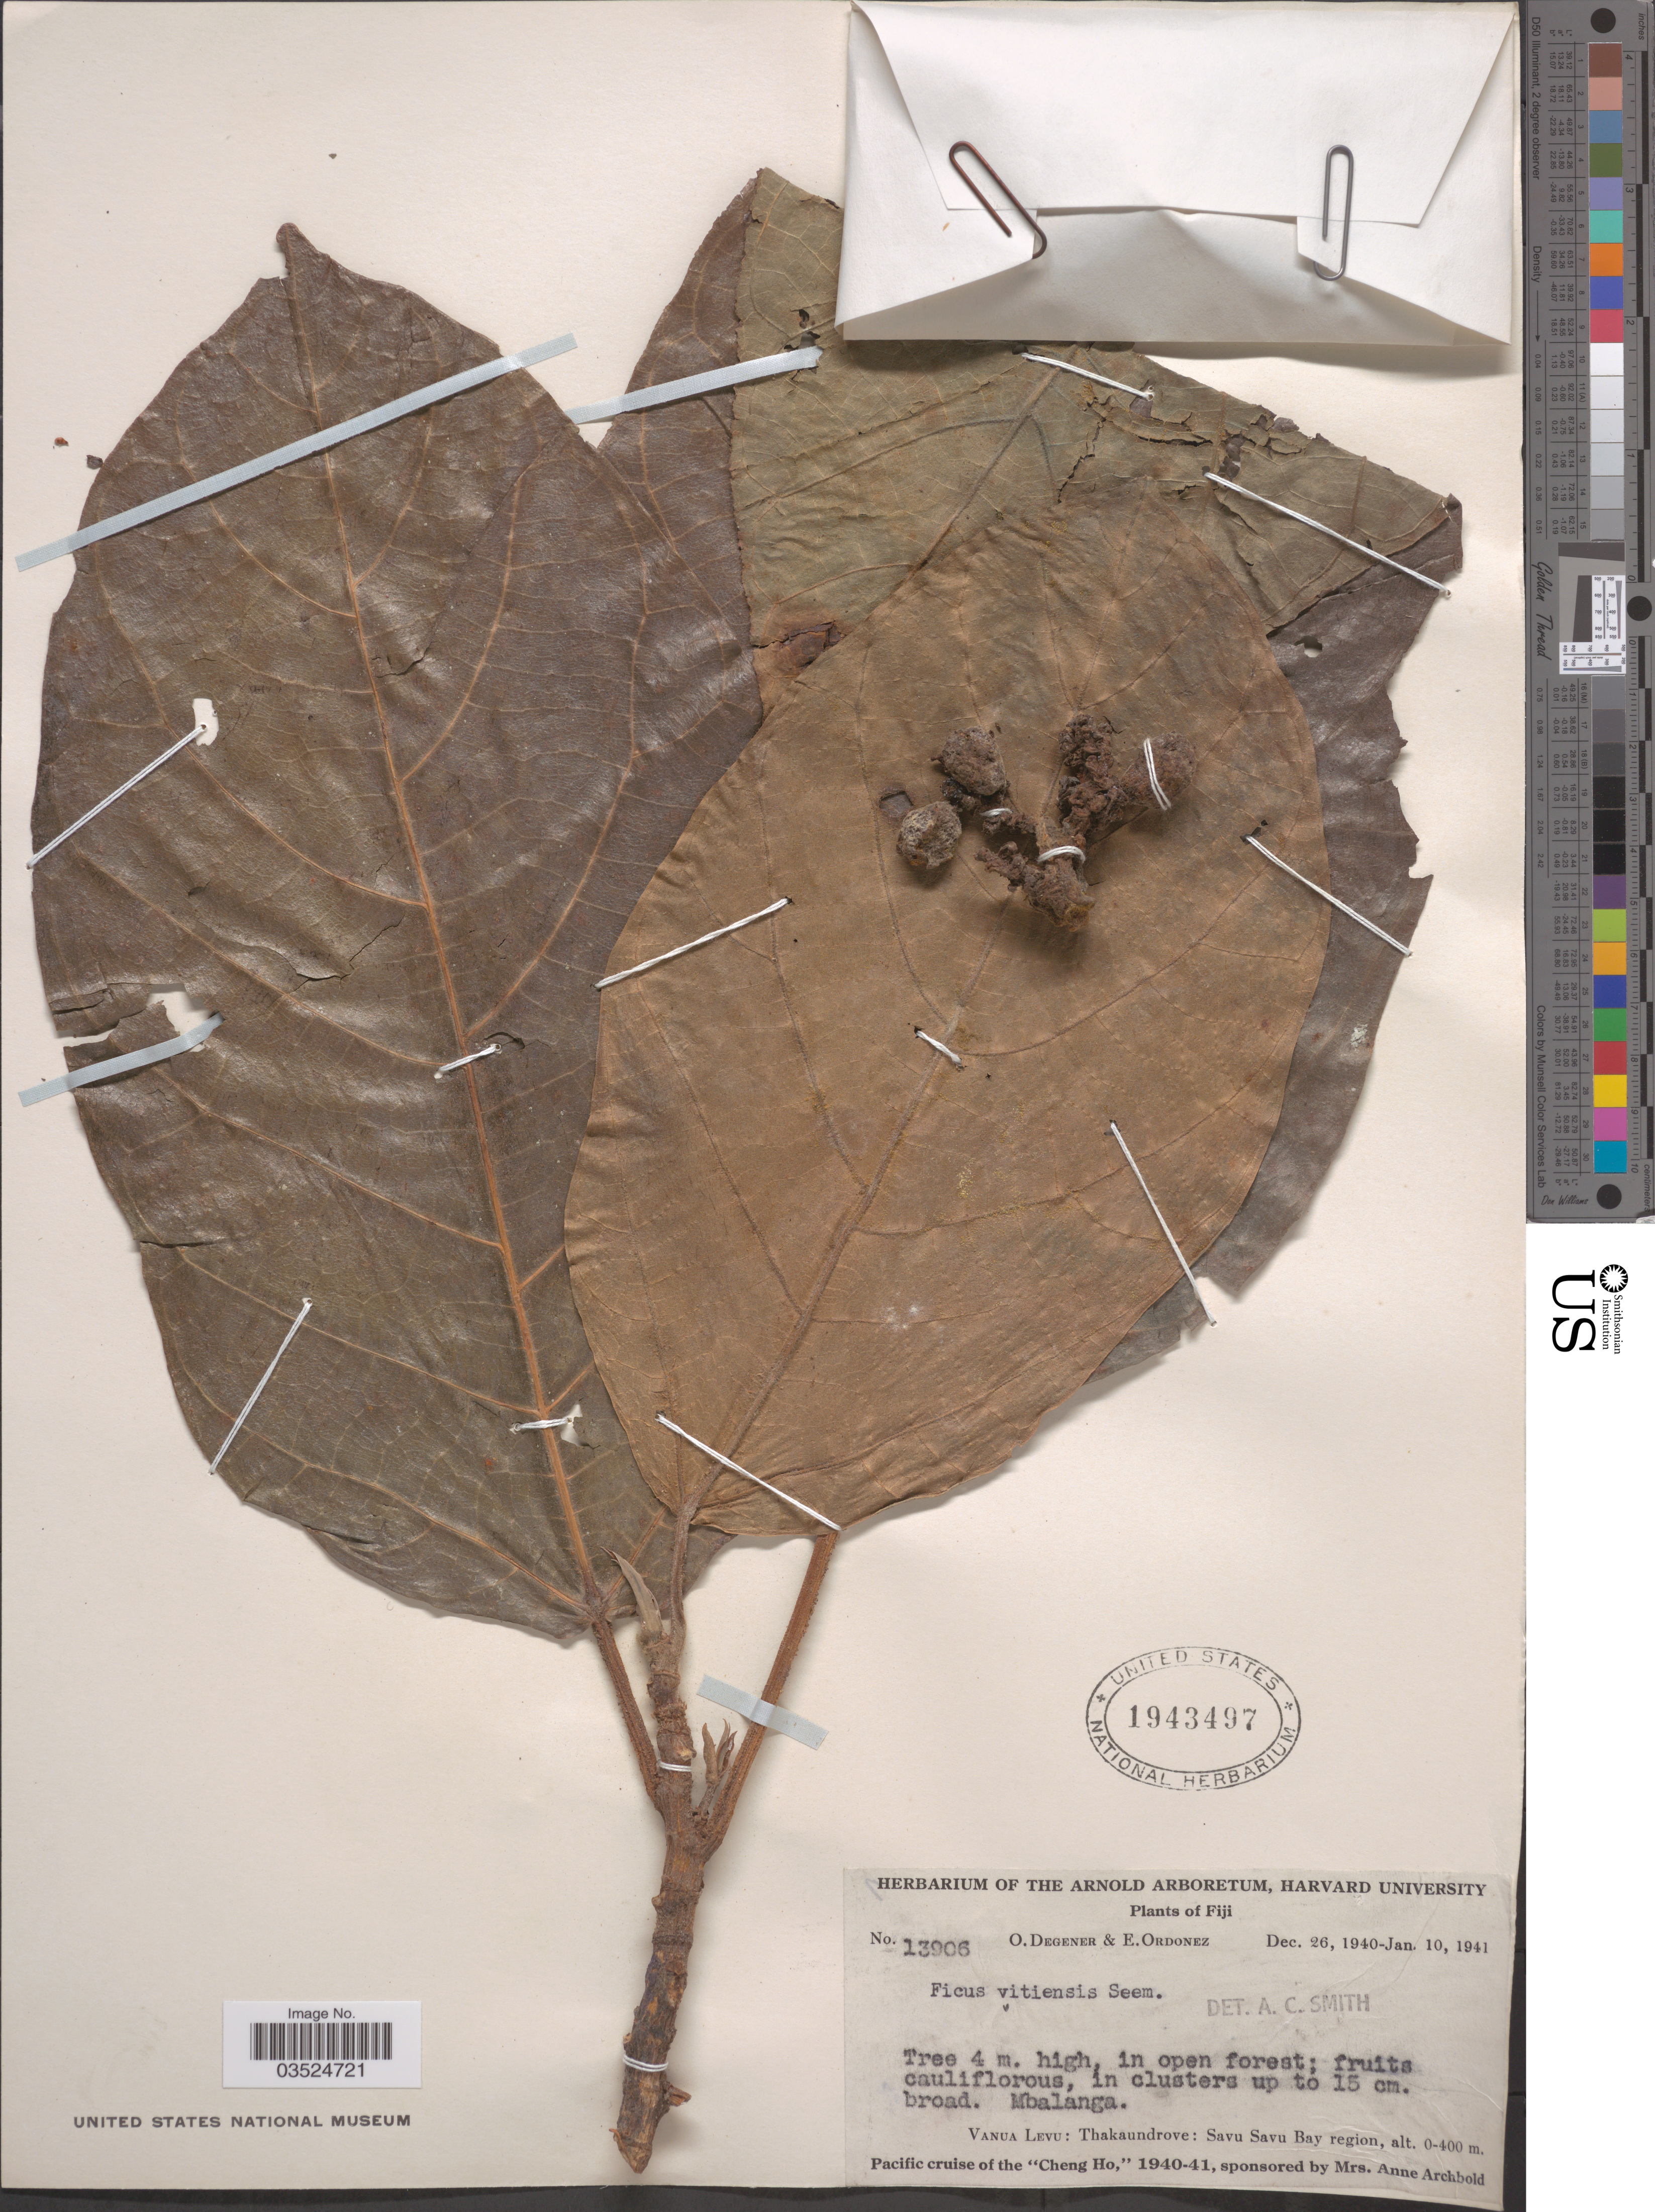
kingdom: Plantae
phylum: Tracheophyta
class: Magnoliopsida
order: Rosales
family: Moraceae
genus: Ficus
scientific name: Ficus vitiensis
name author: Seem.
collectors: O. Degener & E. Ordonez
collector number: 13906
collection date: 1940-12-26/1941-01-10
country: Fiji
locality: Mbalanga. Vanua Levu: Thakaundrove: Savu Savu Bay region.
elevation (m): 0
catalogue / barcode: US 1943497